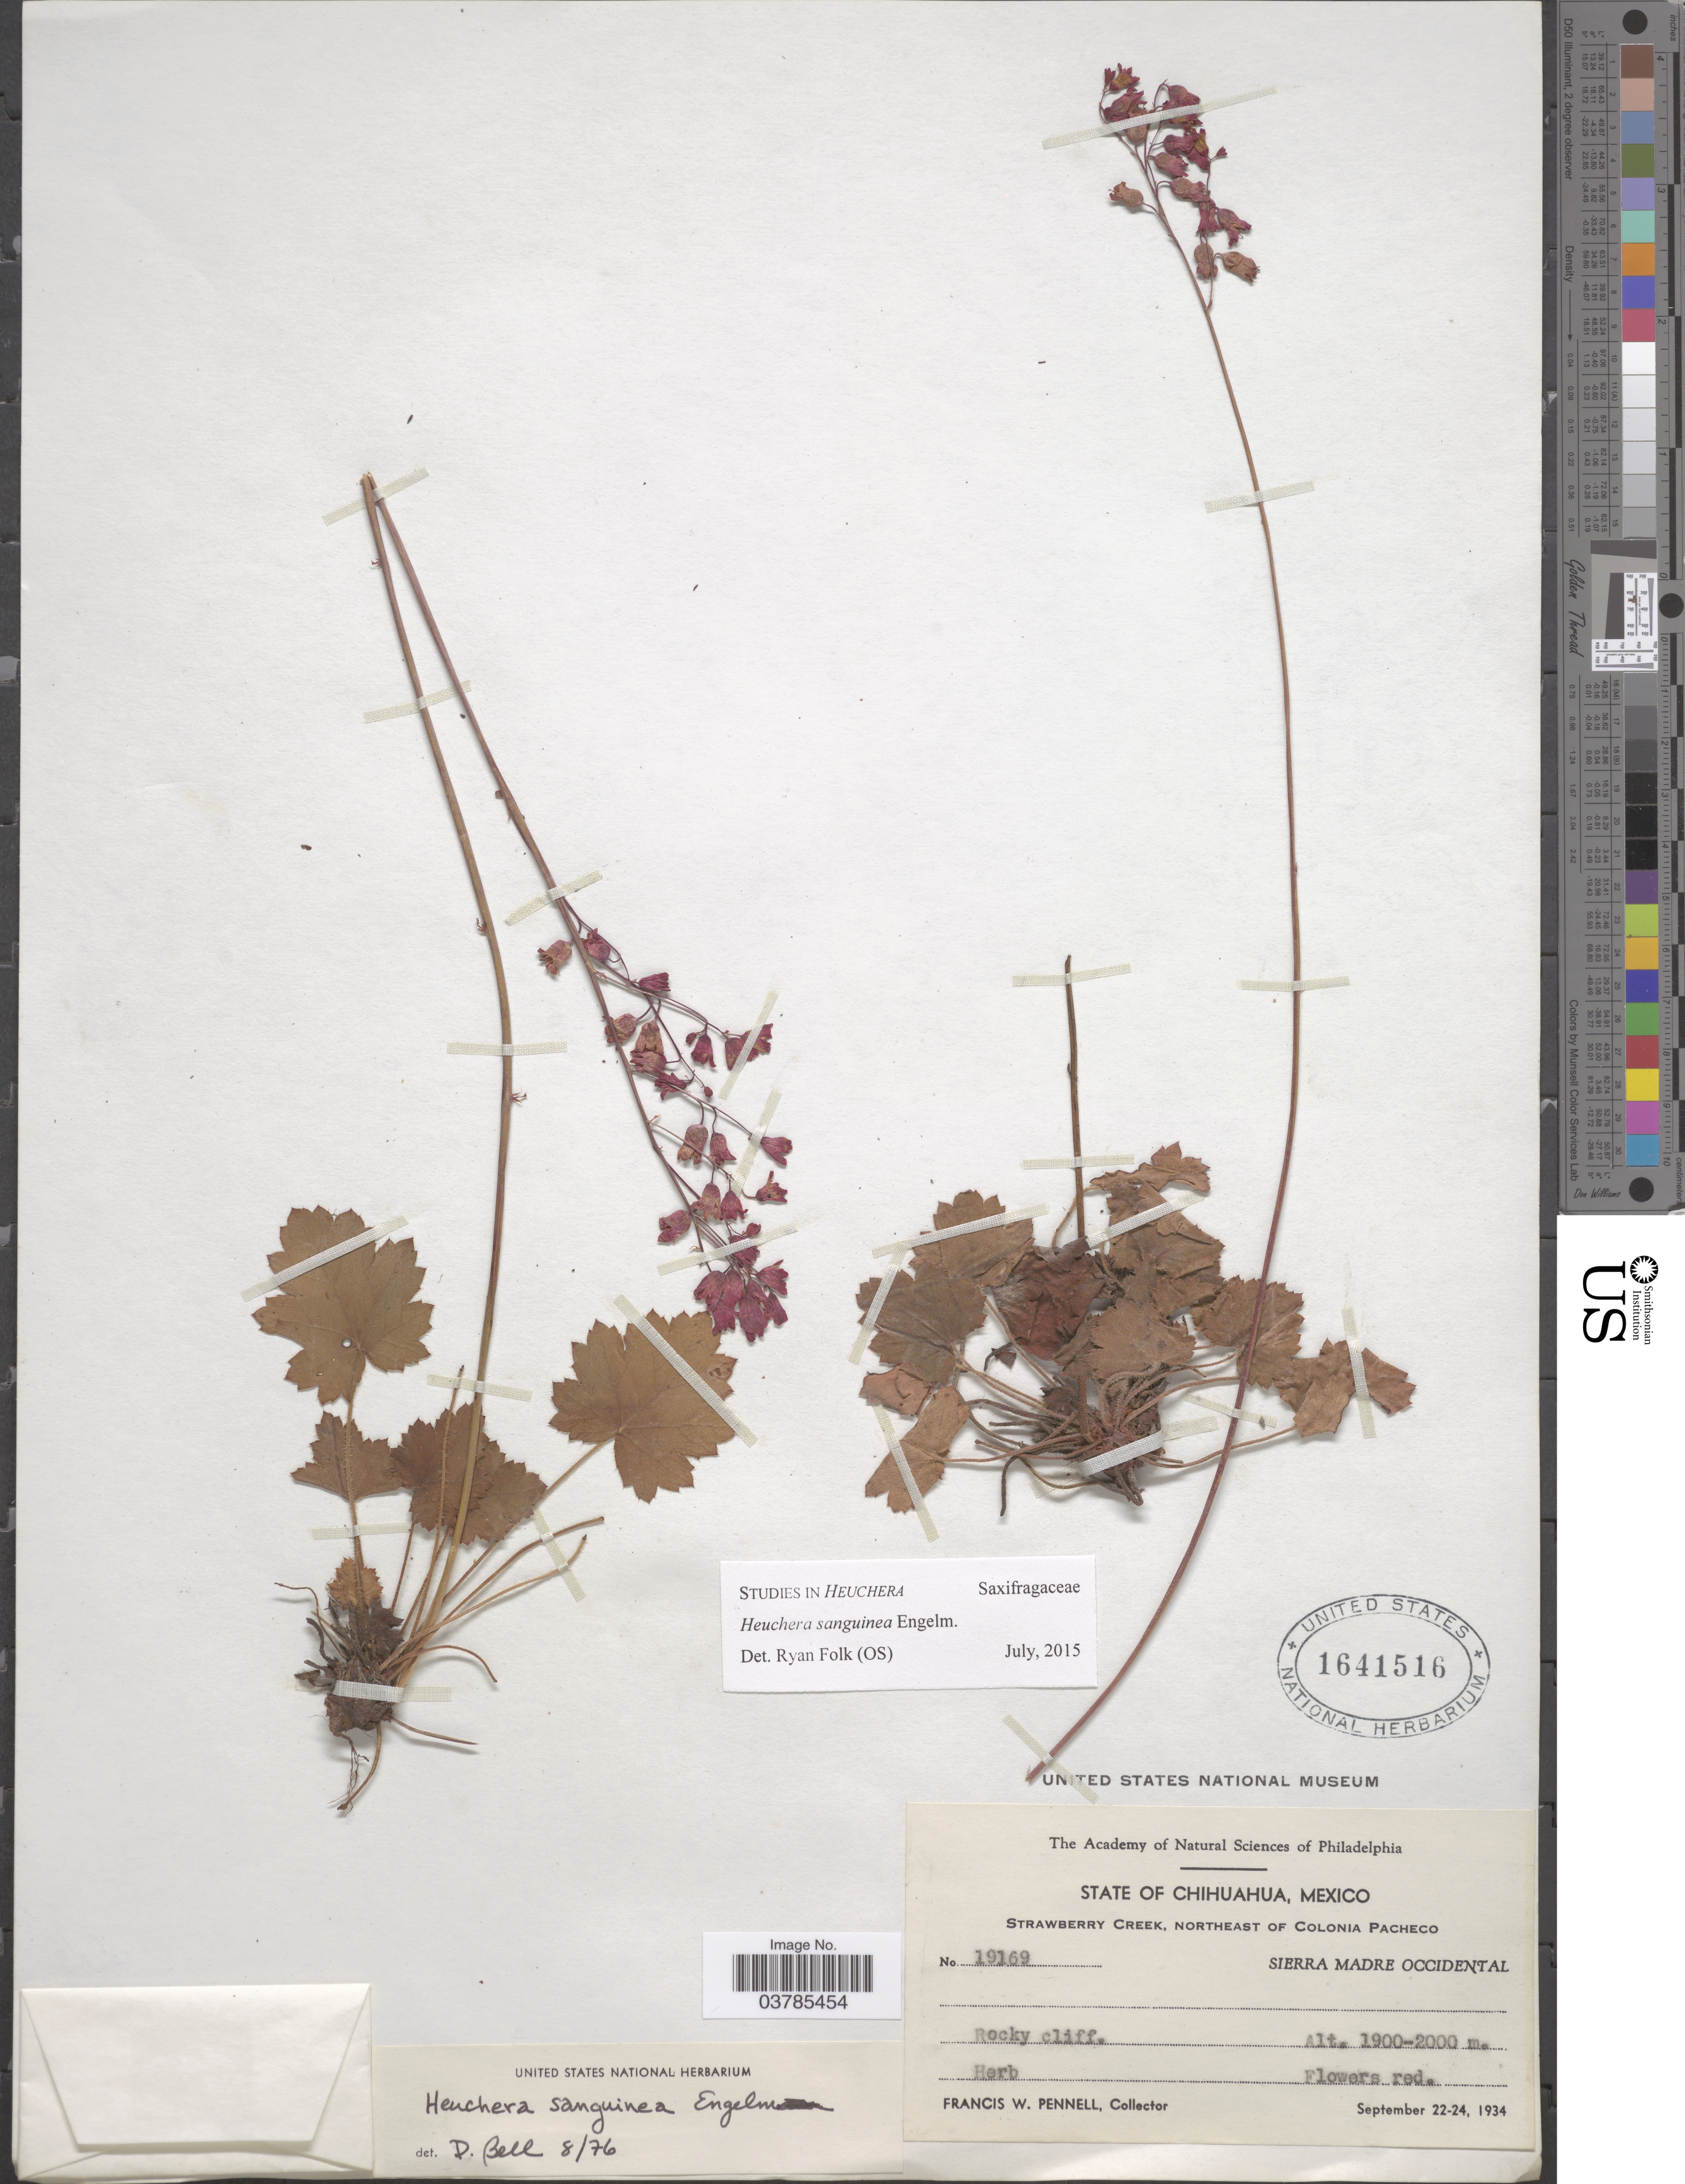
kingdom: Plantae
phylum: Tracheophyta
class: Magnoliopsida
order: Saxifragales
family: Saxifragaceae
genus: Heuchera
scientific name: Heuchera sanguinea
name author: Engelm.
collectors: F. W. Pennell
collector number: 19169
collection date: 1934-09-22/1934-09-24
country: Mexico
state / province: Chihuahua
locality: Strawberry Creek, northeast of Colonia Pacheco. Sierra Madre Occidental.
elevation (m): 1900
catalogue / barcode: US 1641516